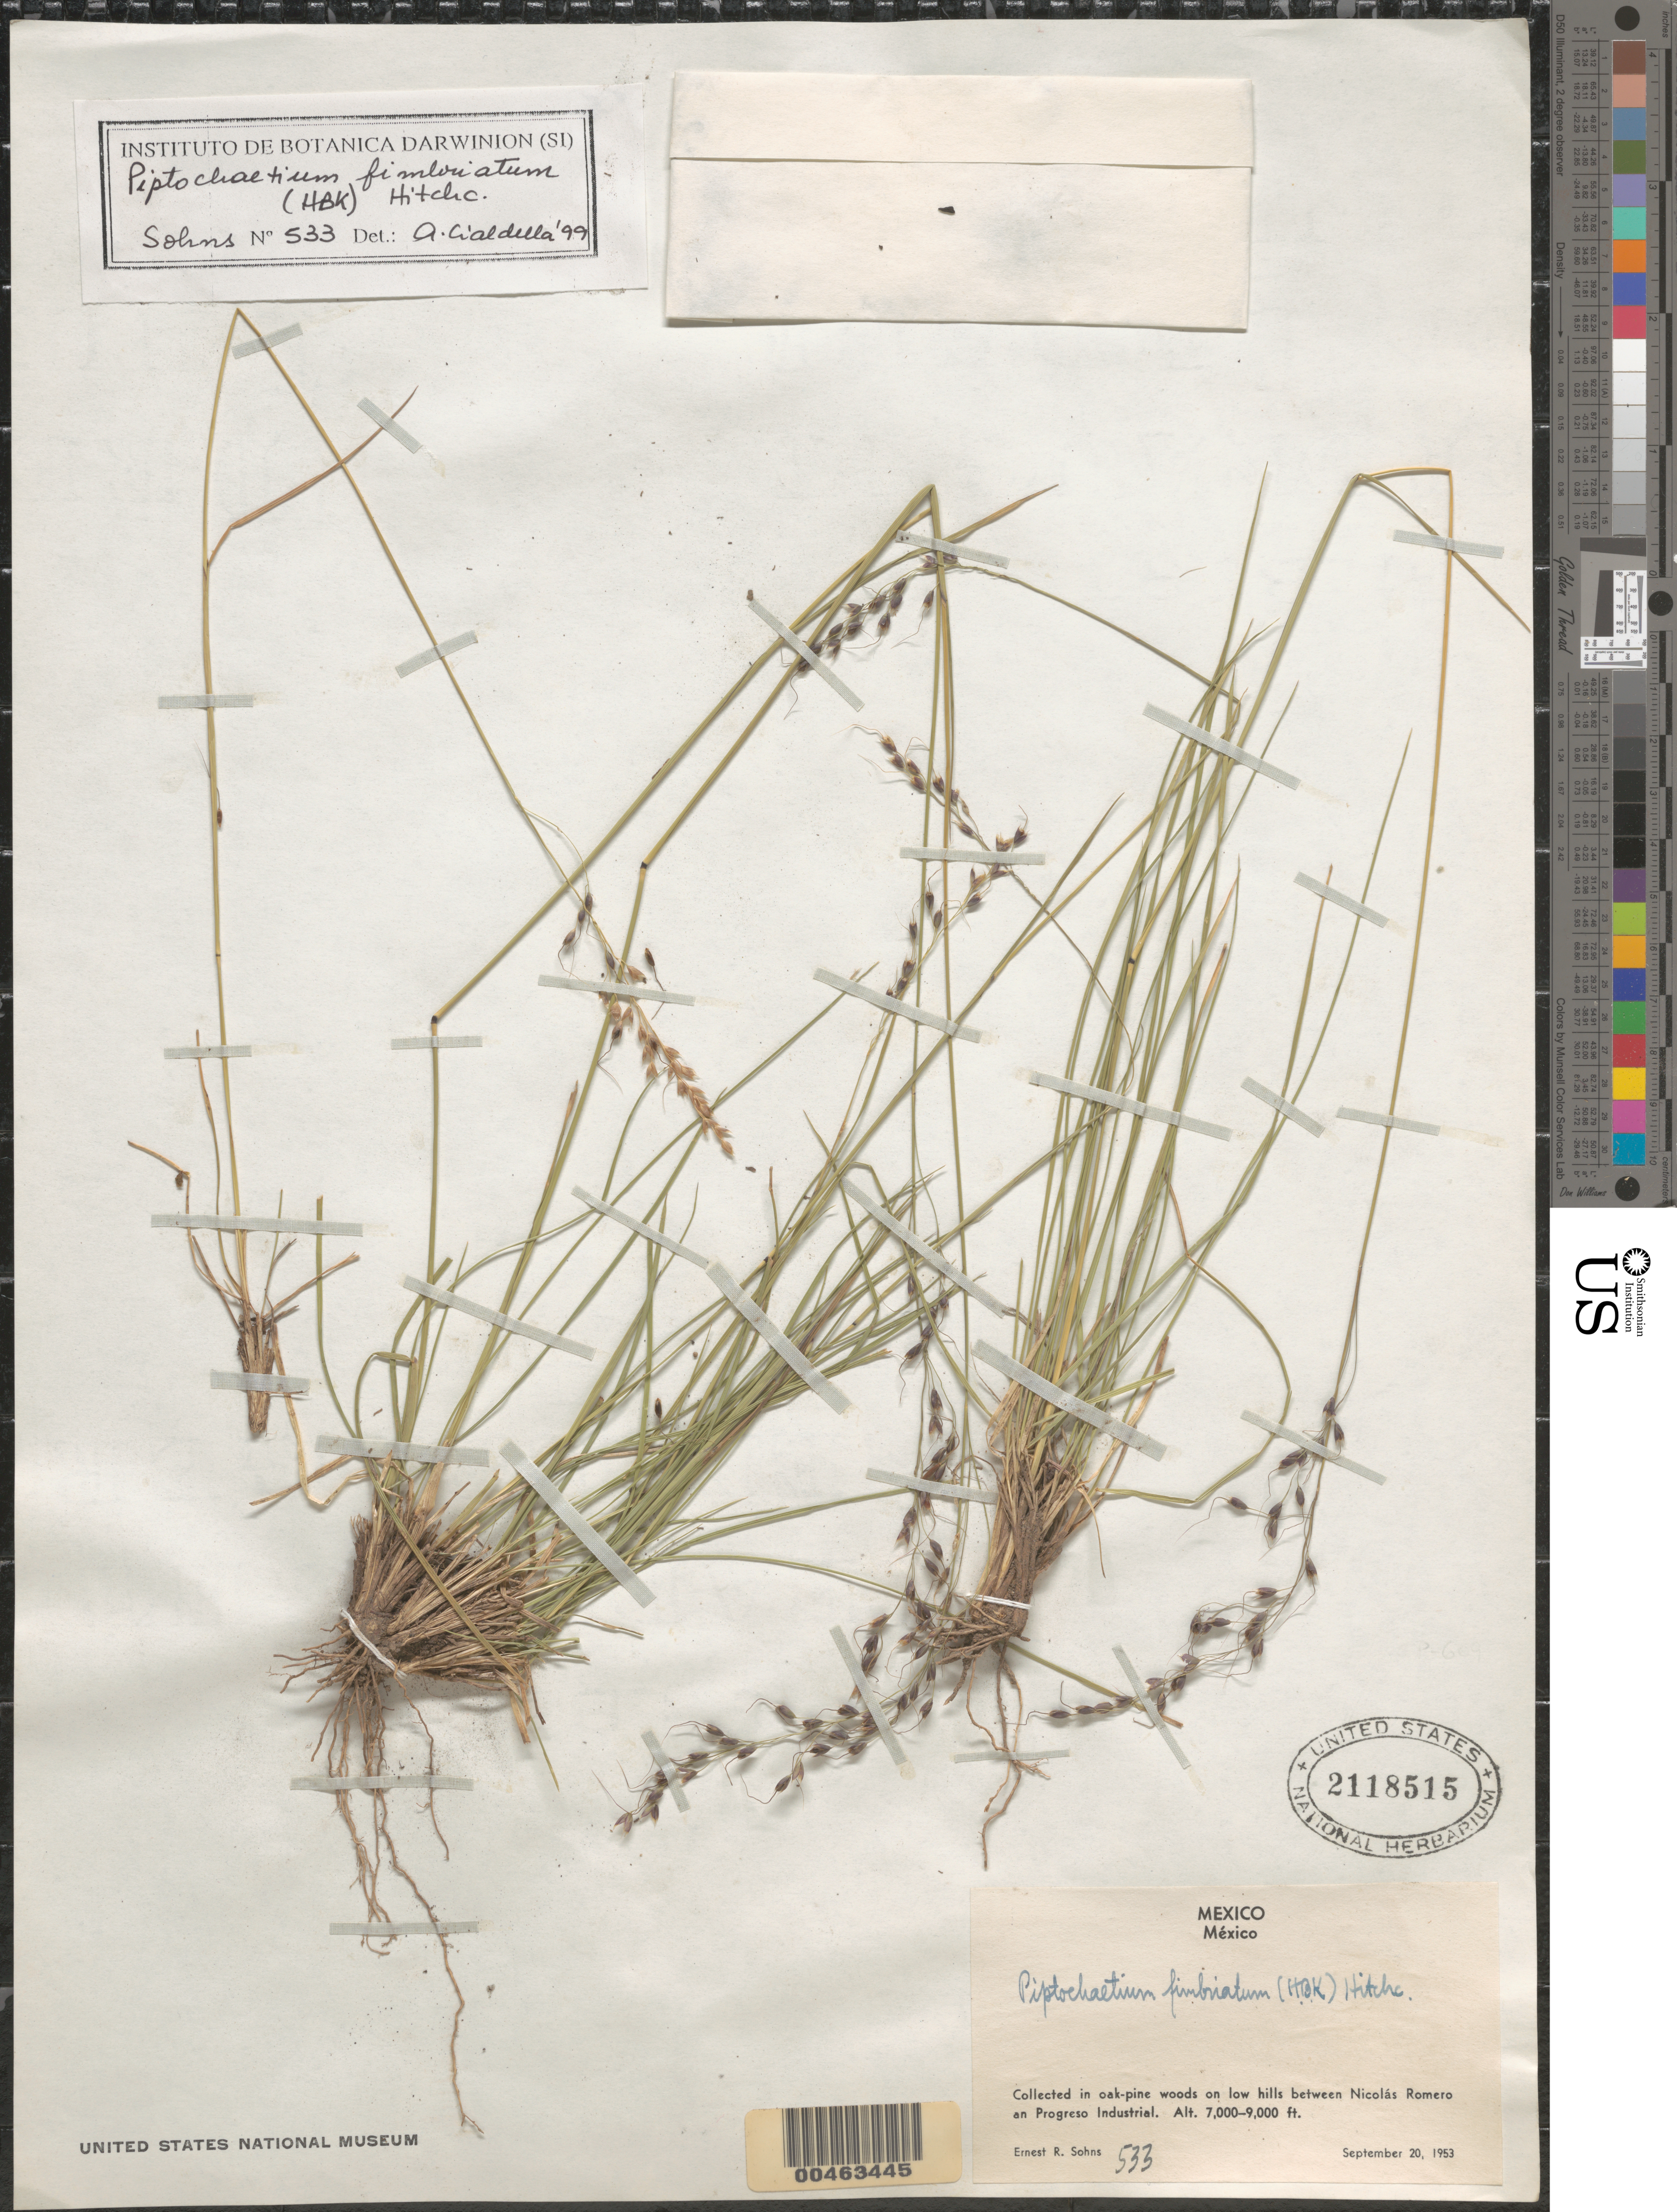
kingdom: Plantae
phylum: Tracheophyta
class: Liliopsida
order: Poales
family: Poaceae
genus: Piptochaetium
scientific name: Piptochaetium fimbriatum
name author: (Kunth) Hitchc.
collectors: E. R. Sohns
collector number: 533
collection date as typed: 20 Sep 1953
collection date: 1953-09-20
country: Mexico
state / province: México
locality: Between Nicolás Romero and Progresso Industrial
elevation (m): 2134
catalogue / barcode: US 2118515